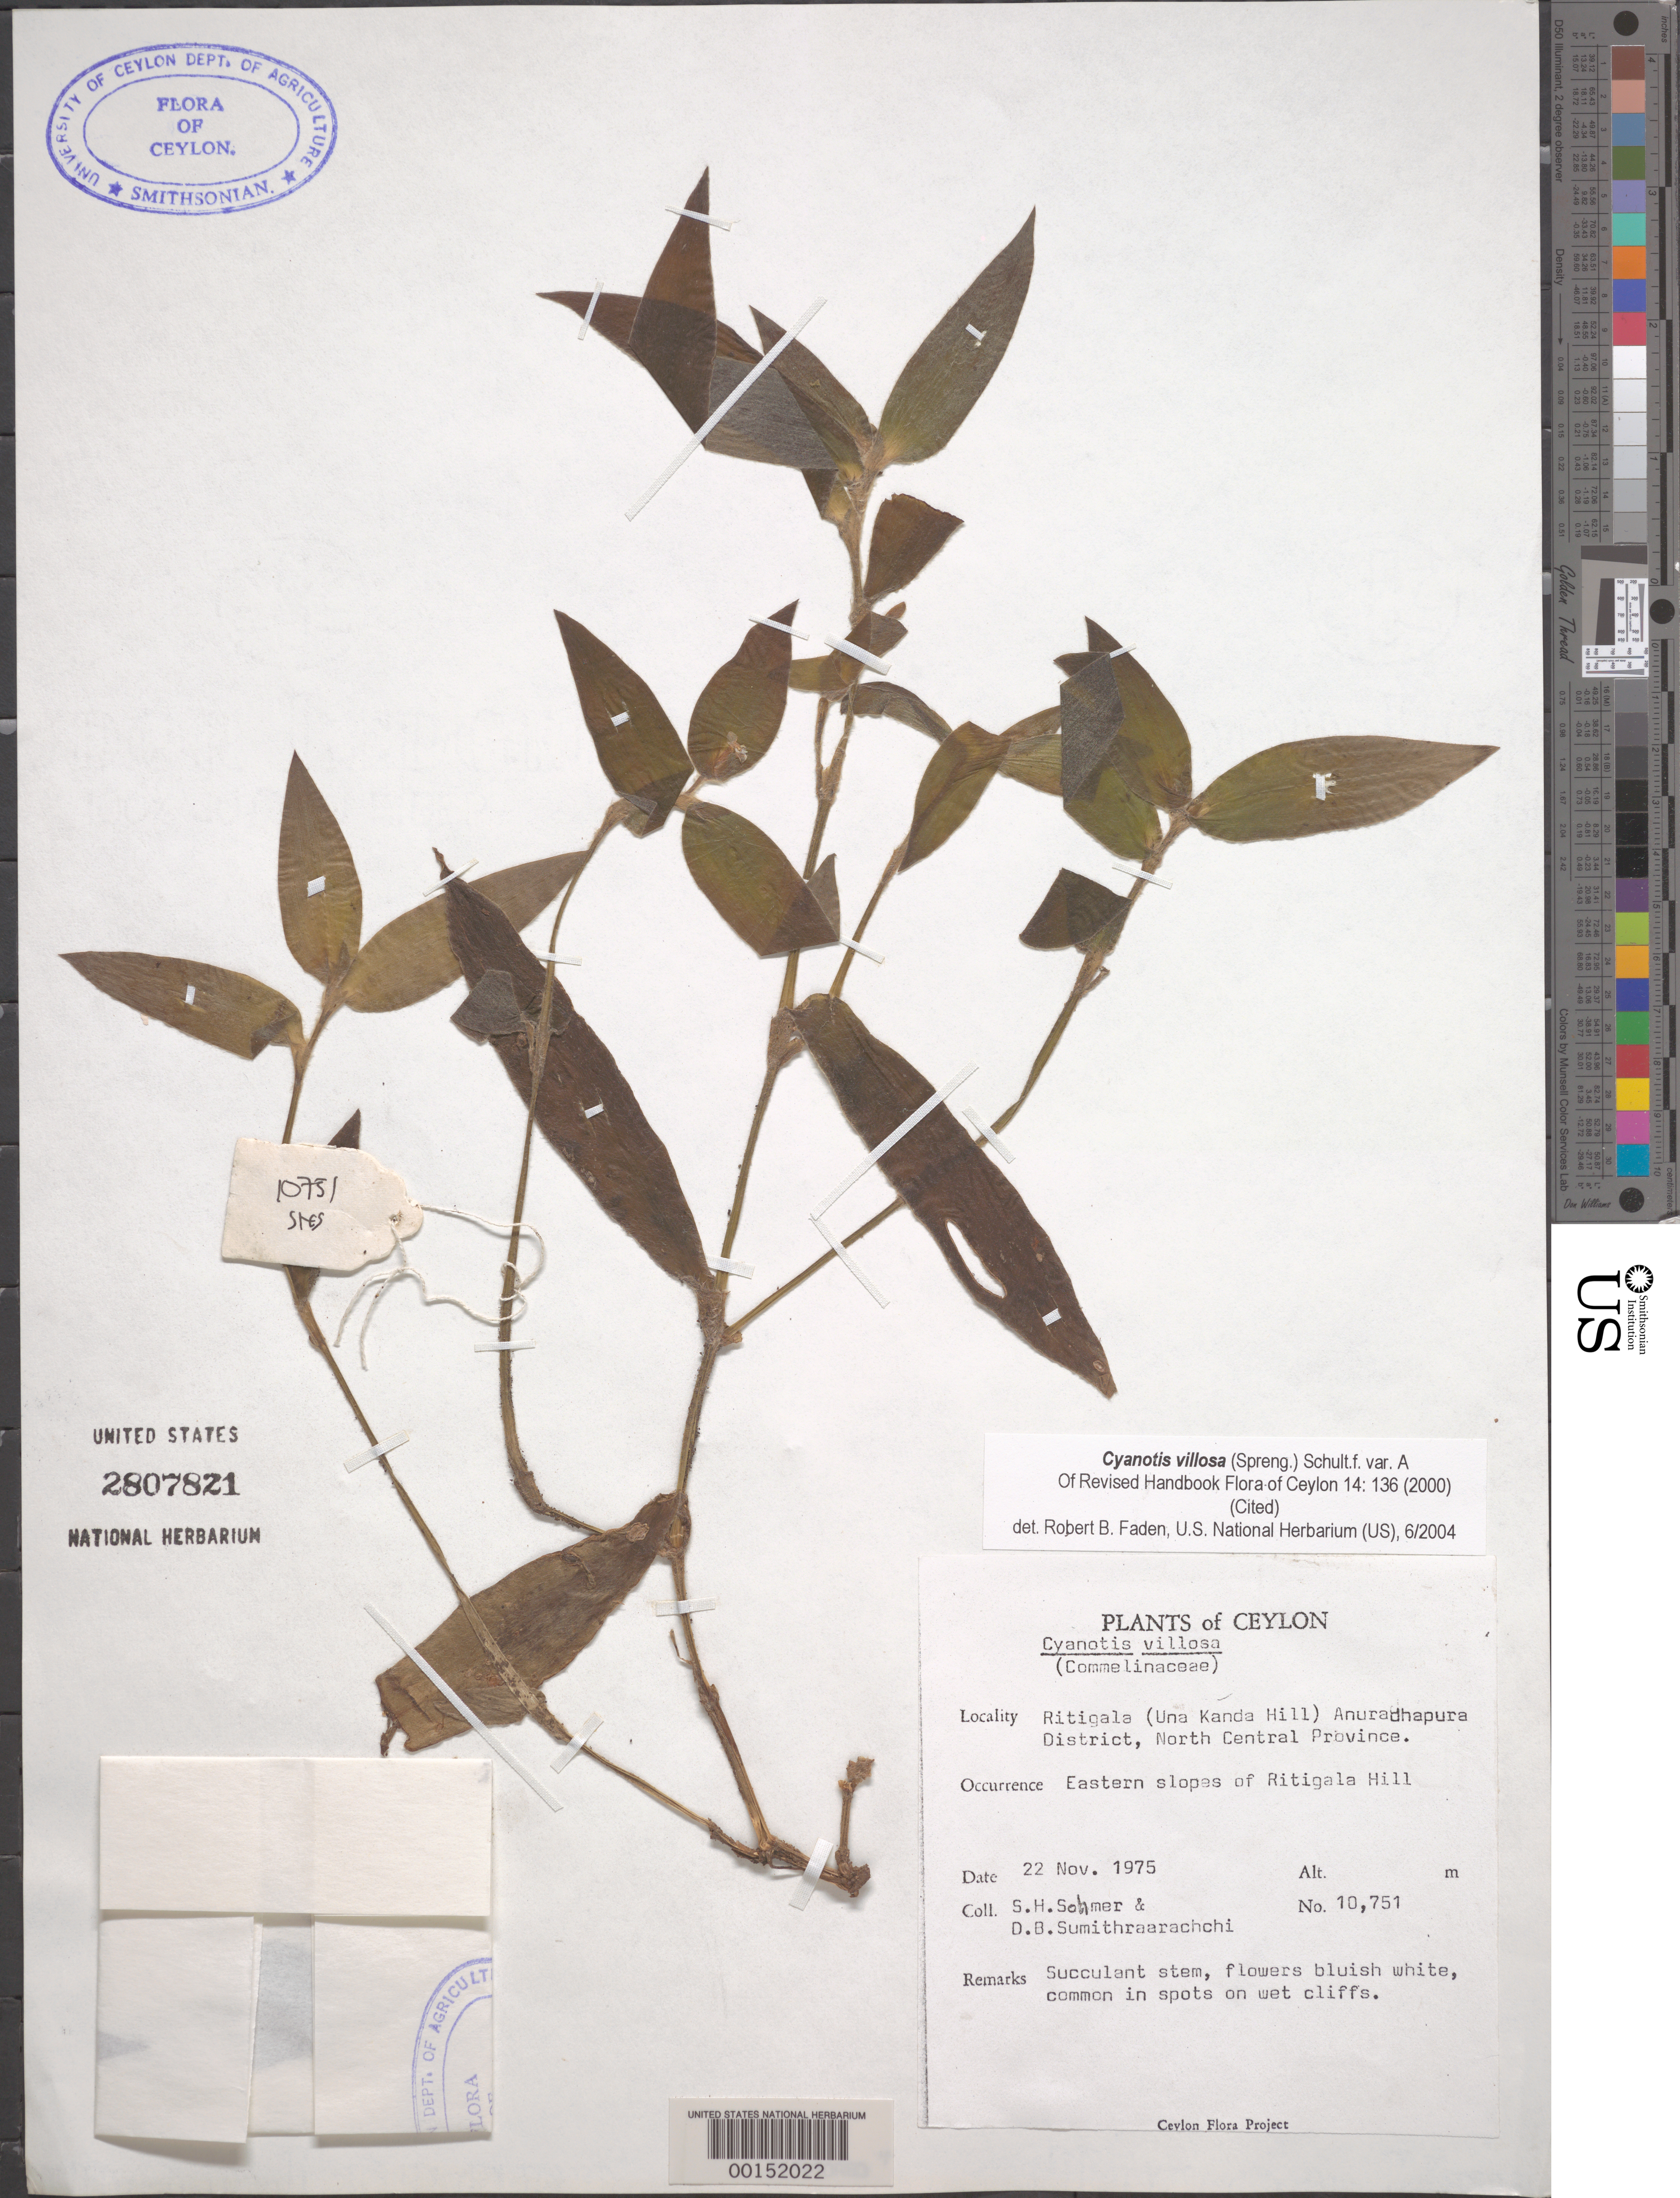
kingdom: Plantae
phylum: Tracheophyta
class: Liliopsida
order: Commelinales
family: Commelinaceae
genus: Cyanotis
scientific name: Cyanotis villosa (Spreng.) Schult. & Schult. f. var. A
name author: (Spreng.) Schult. & Schult. f.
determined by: Faden, Robert B., (US), Smithsonian Institution - National Museum of Natural History (UNITED STATES)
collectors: S. H. Sohmer & D. B. Sumithraarachchi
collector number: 10751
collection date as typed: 22 Nov 1975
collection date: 1975-11-22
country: Sri Lanka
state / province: North Central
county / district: Anuradhapura Dist.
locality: Ritigala hill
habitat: Slopes, wet soil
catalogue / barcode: US 2807821